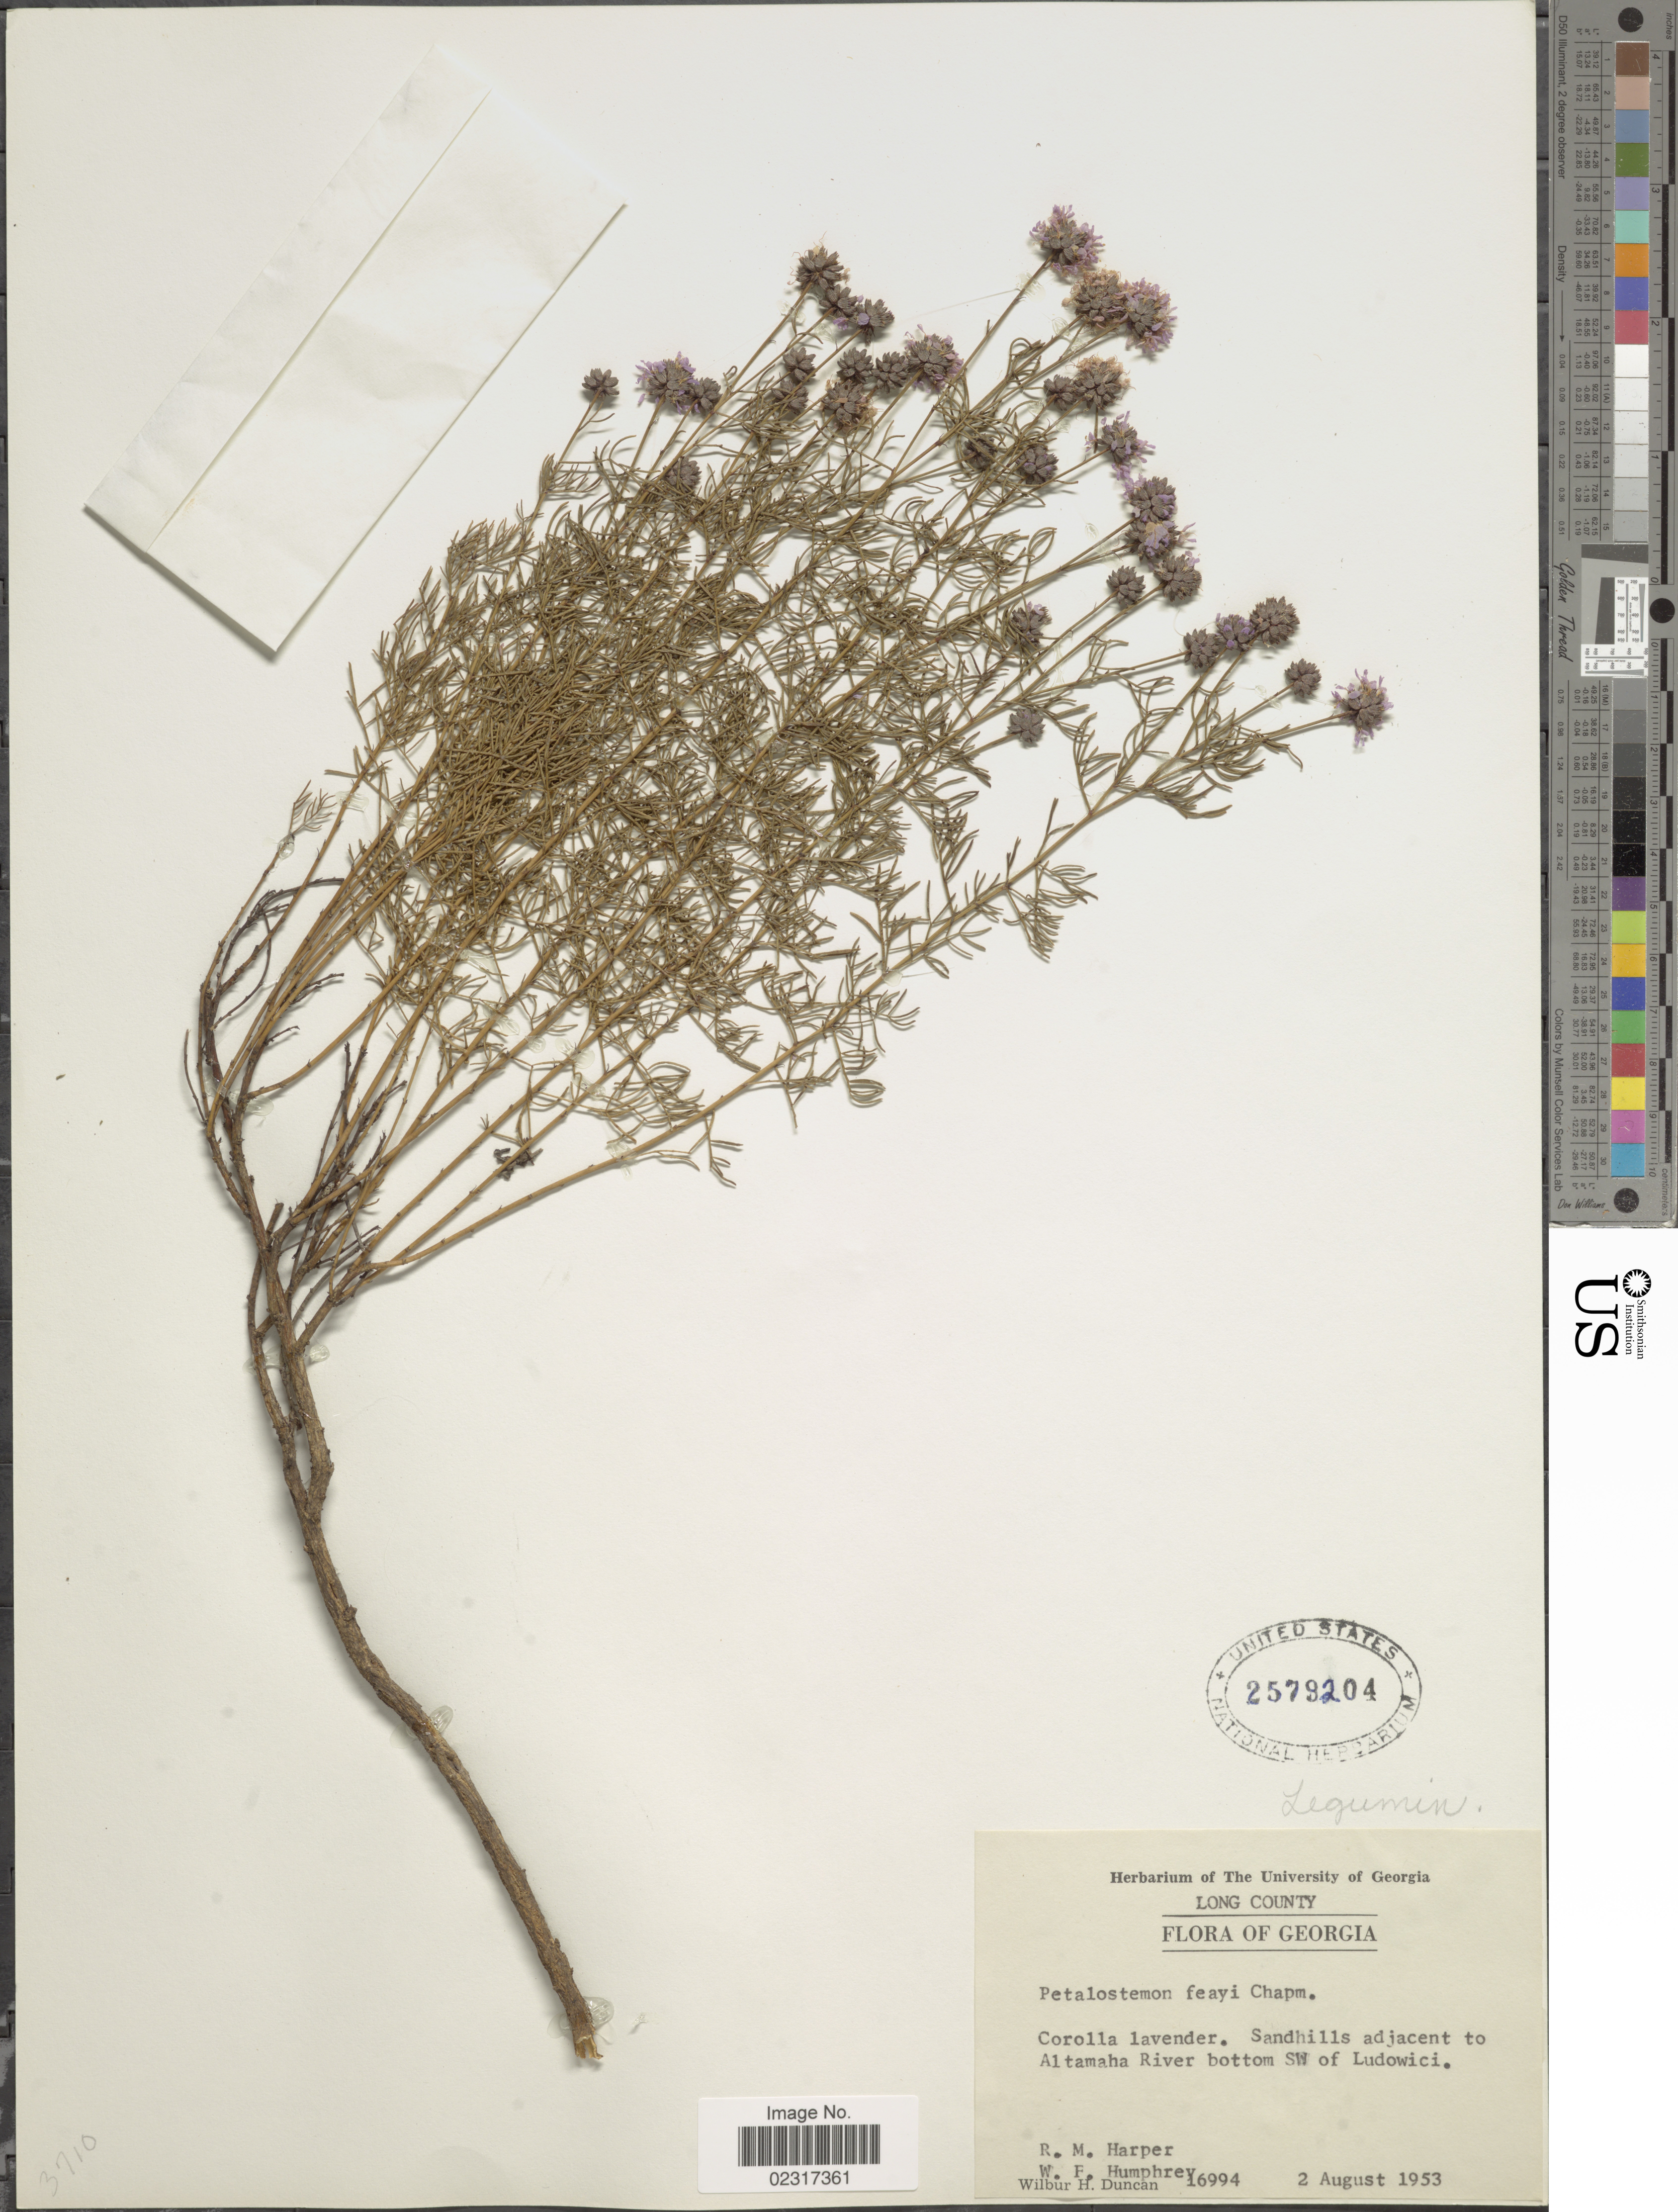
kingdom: Plantae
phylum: Tracheophyta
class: Magnoliopsida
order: Fabales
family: Fabaceae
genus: Dalea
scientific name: Dalea feayi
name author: (Chapm.) Barneby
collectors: R. M. Harper, W. Humphrey & W. H. Duncan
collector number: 16994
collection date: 1953-08-02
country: United States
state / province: Georgia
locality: Long County, Sandhills adjacent to Altamaha River bottom SW of Ludowici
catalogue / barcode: US 2579204